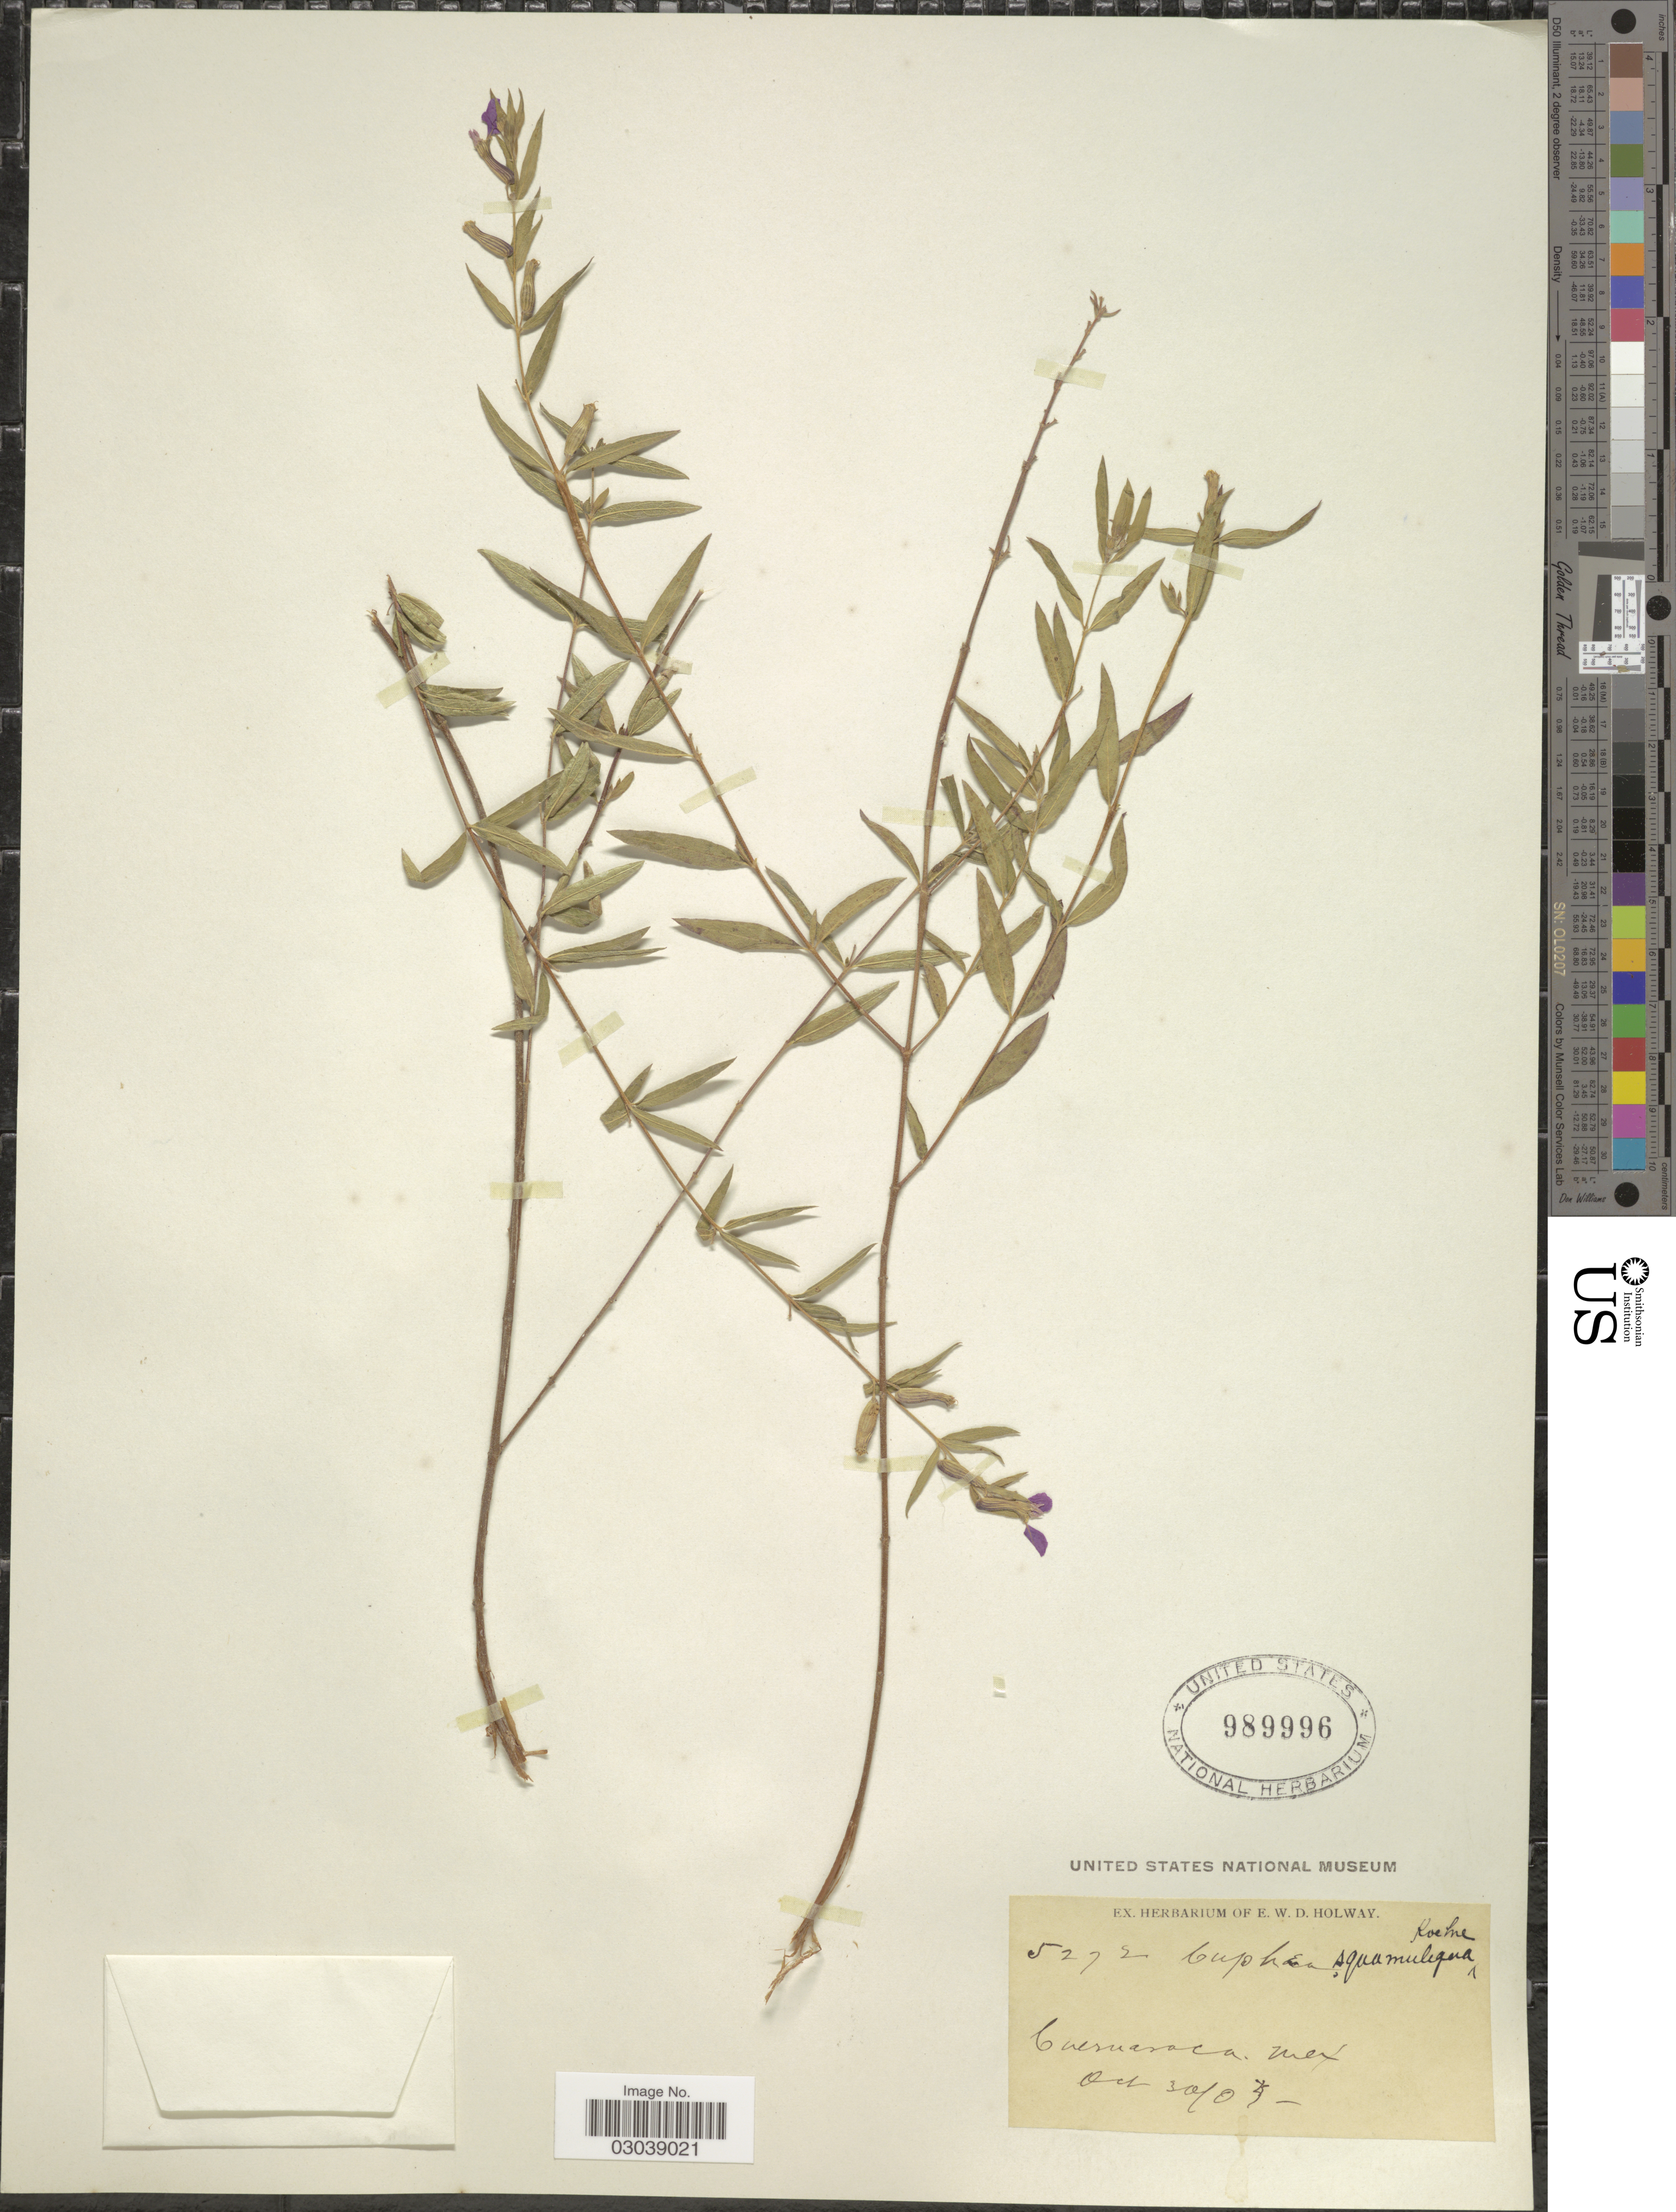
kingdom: Plantae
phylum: Tracheophyta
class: Magnoliopsida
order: Myrtales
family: Lythraceae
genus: Cuphea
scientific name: Cuphea squamuligera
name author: Koehne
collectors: ex herb. E.W.D. Holway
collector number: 5272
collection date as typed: Transcribed d/m/y: 30/10/5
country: Mexico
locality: Cuernavaca.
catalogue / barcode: US 989996